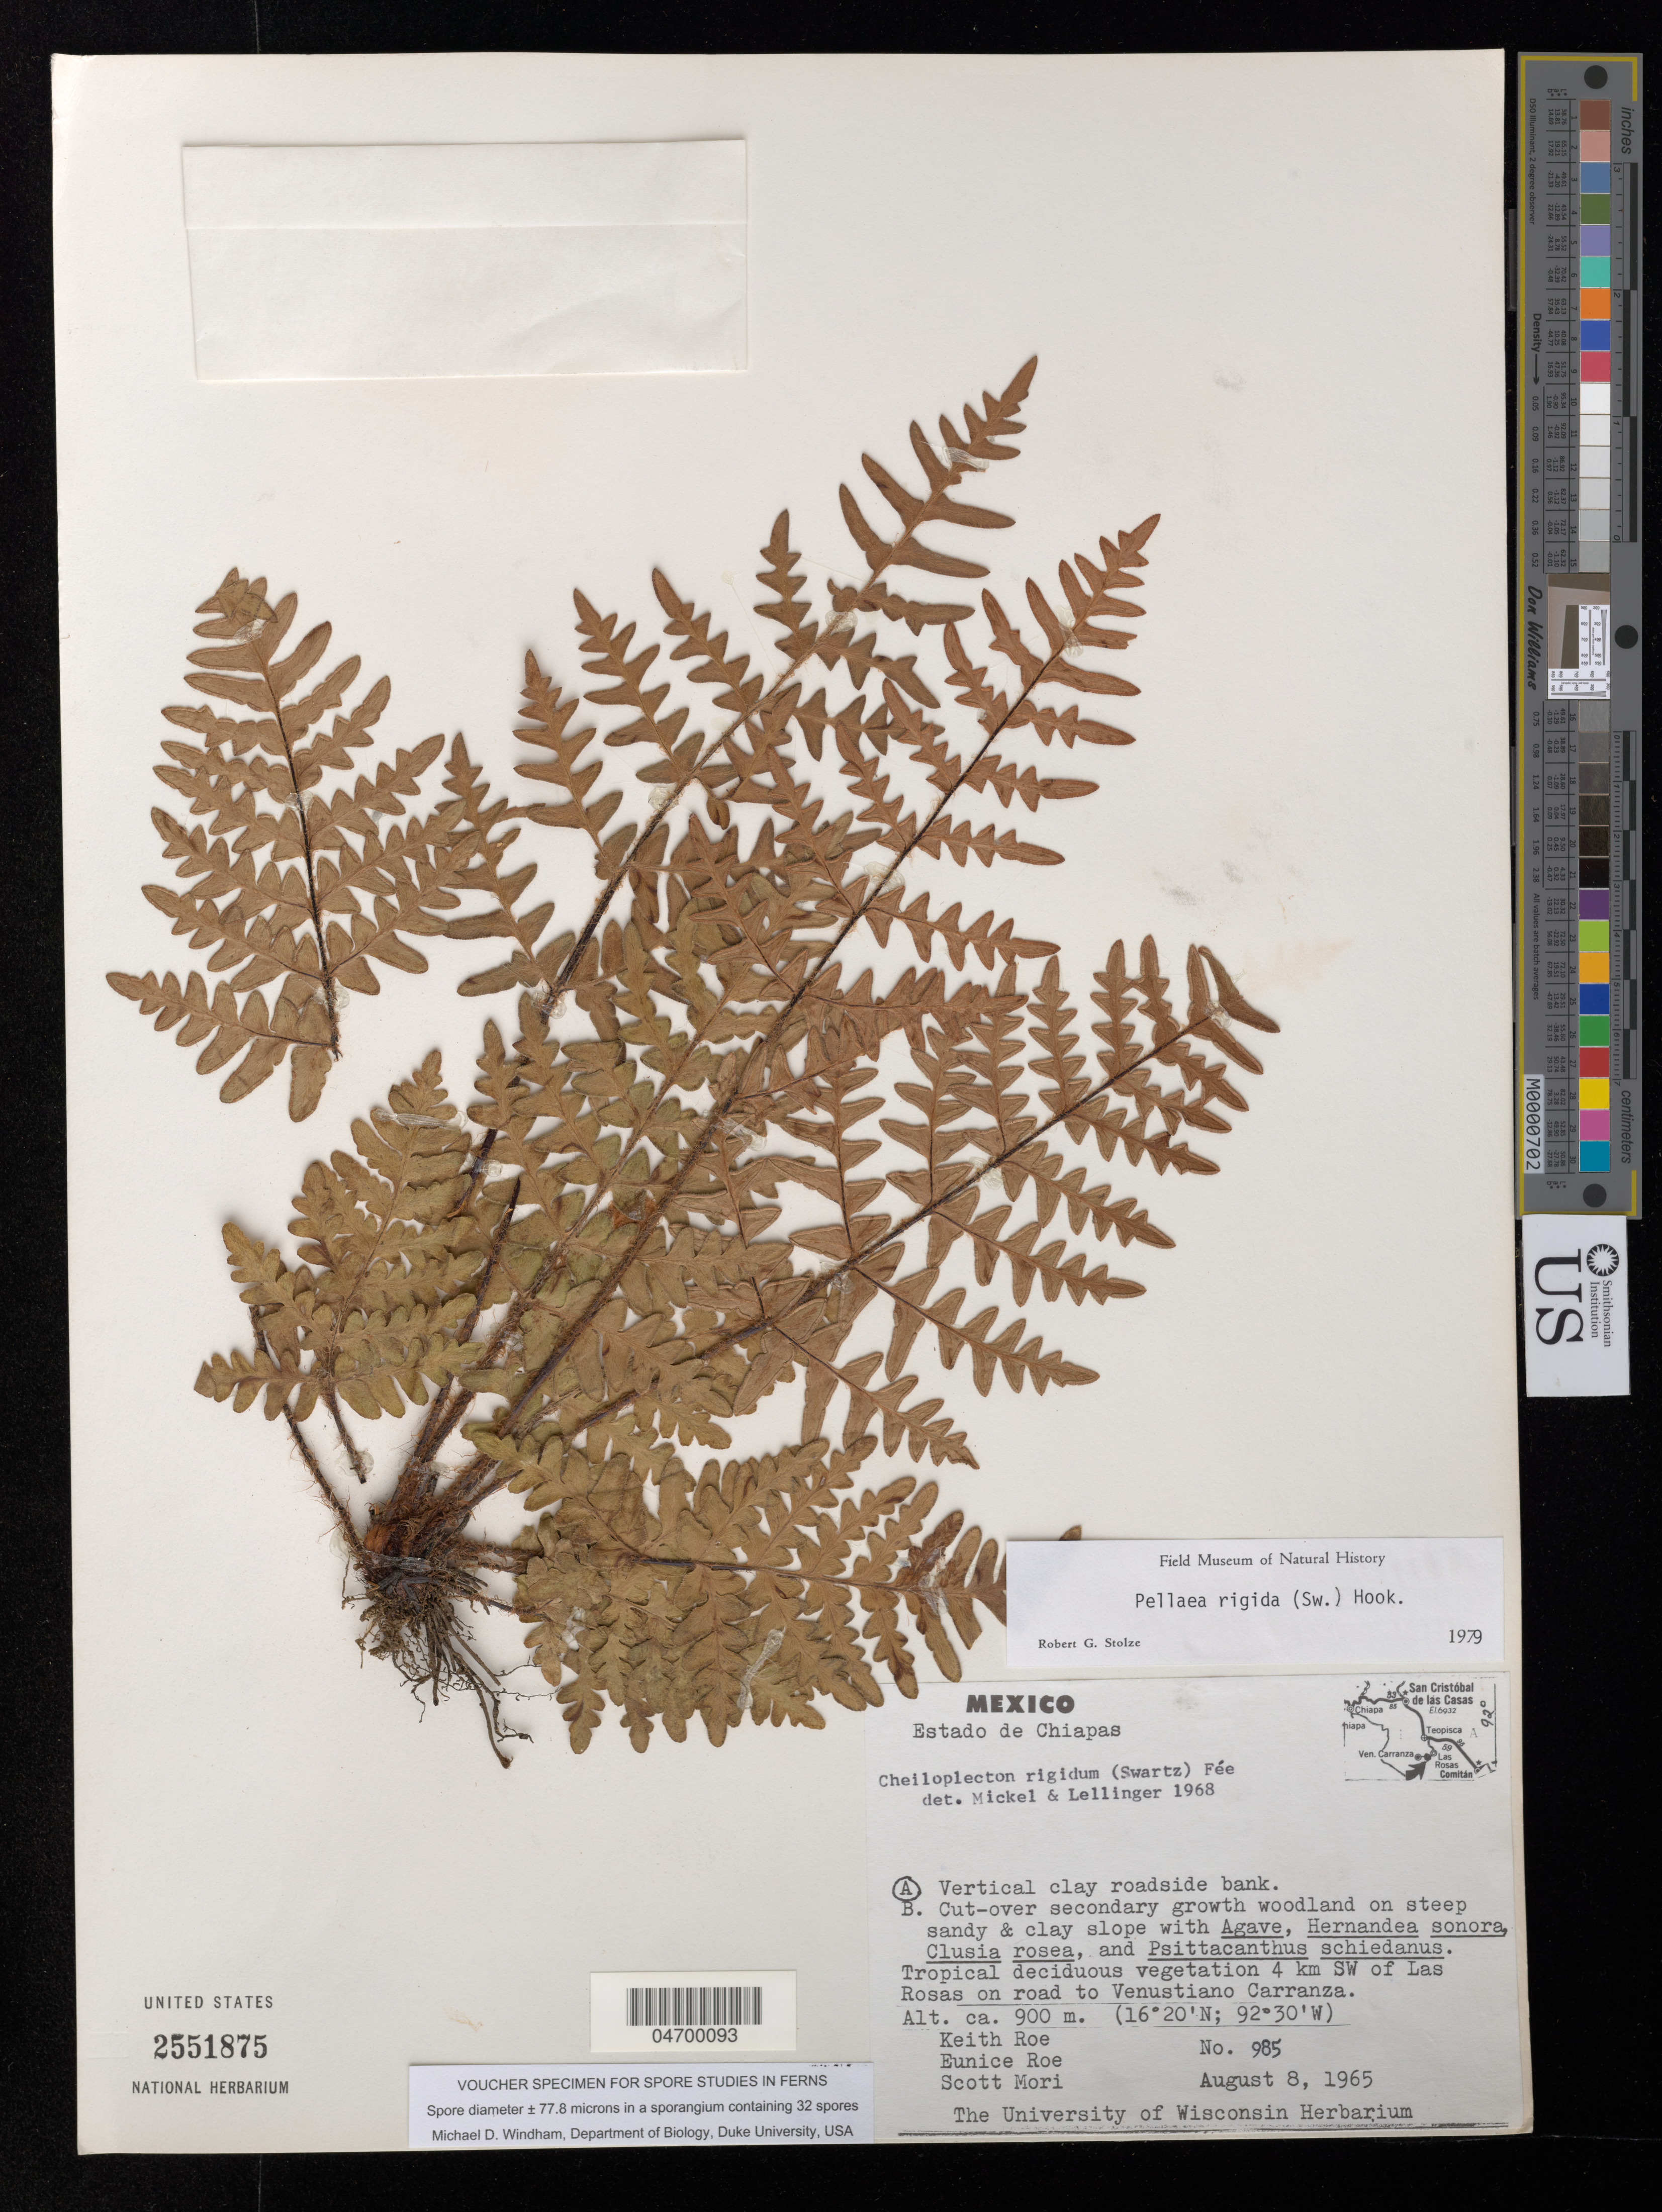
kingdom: Plantae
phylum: Tracheophyta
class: Polypodiopsida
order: Polypodiales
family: Pteridaceae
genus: Pellaea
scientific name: Pellaea rigida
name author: (Sw.) Hook. f.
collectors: K. E. Roe, E. Roe & S. Mori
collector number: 985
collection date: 1965-08-08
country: Mexico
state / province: Chiapas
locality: Vertical clay roadside bank. Tropical deciduous vegetation 4 km SW of Las Rosas on road to Venustiano Carranza.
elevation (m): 900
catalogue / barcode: US 2551875